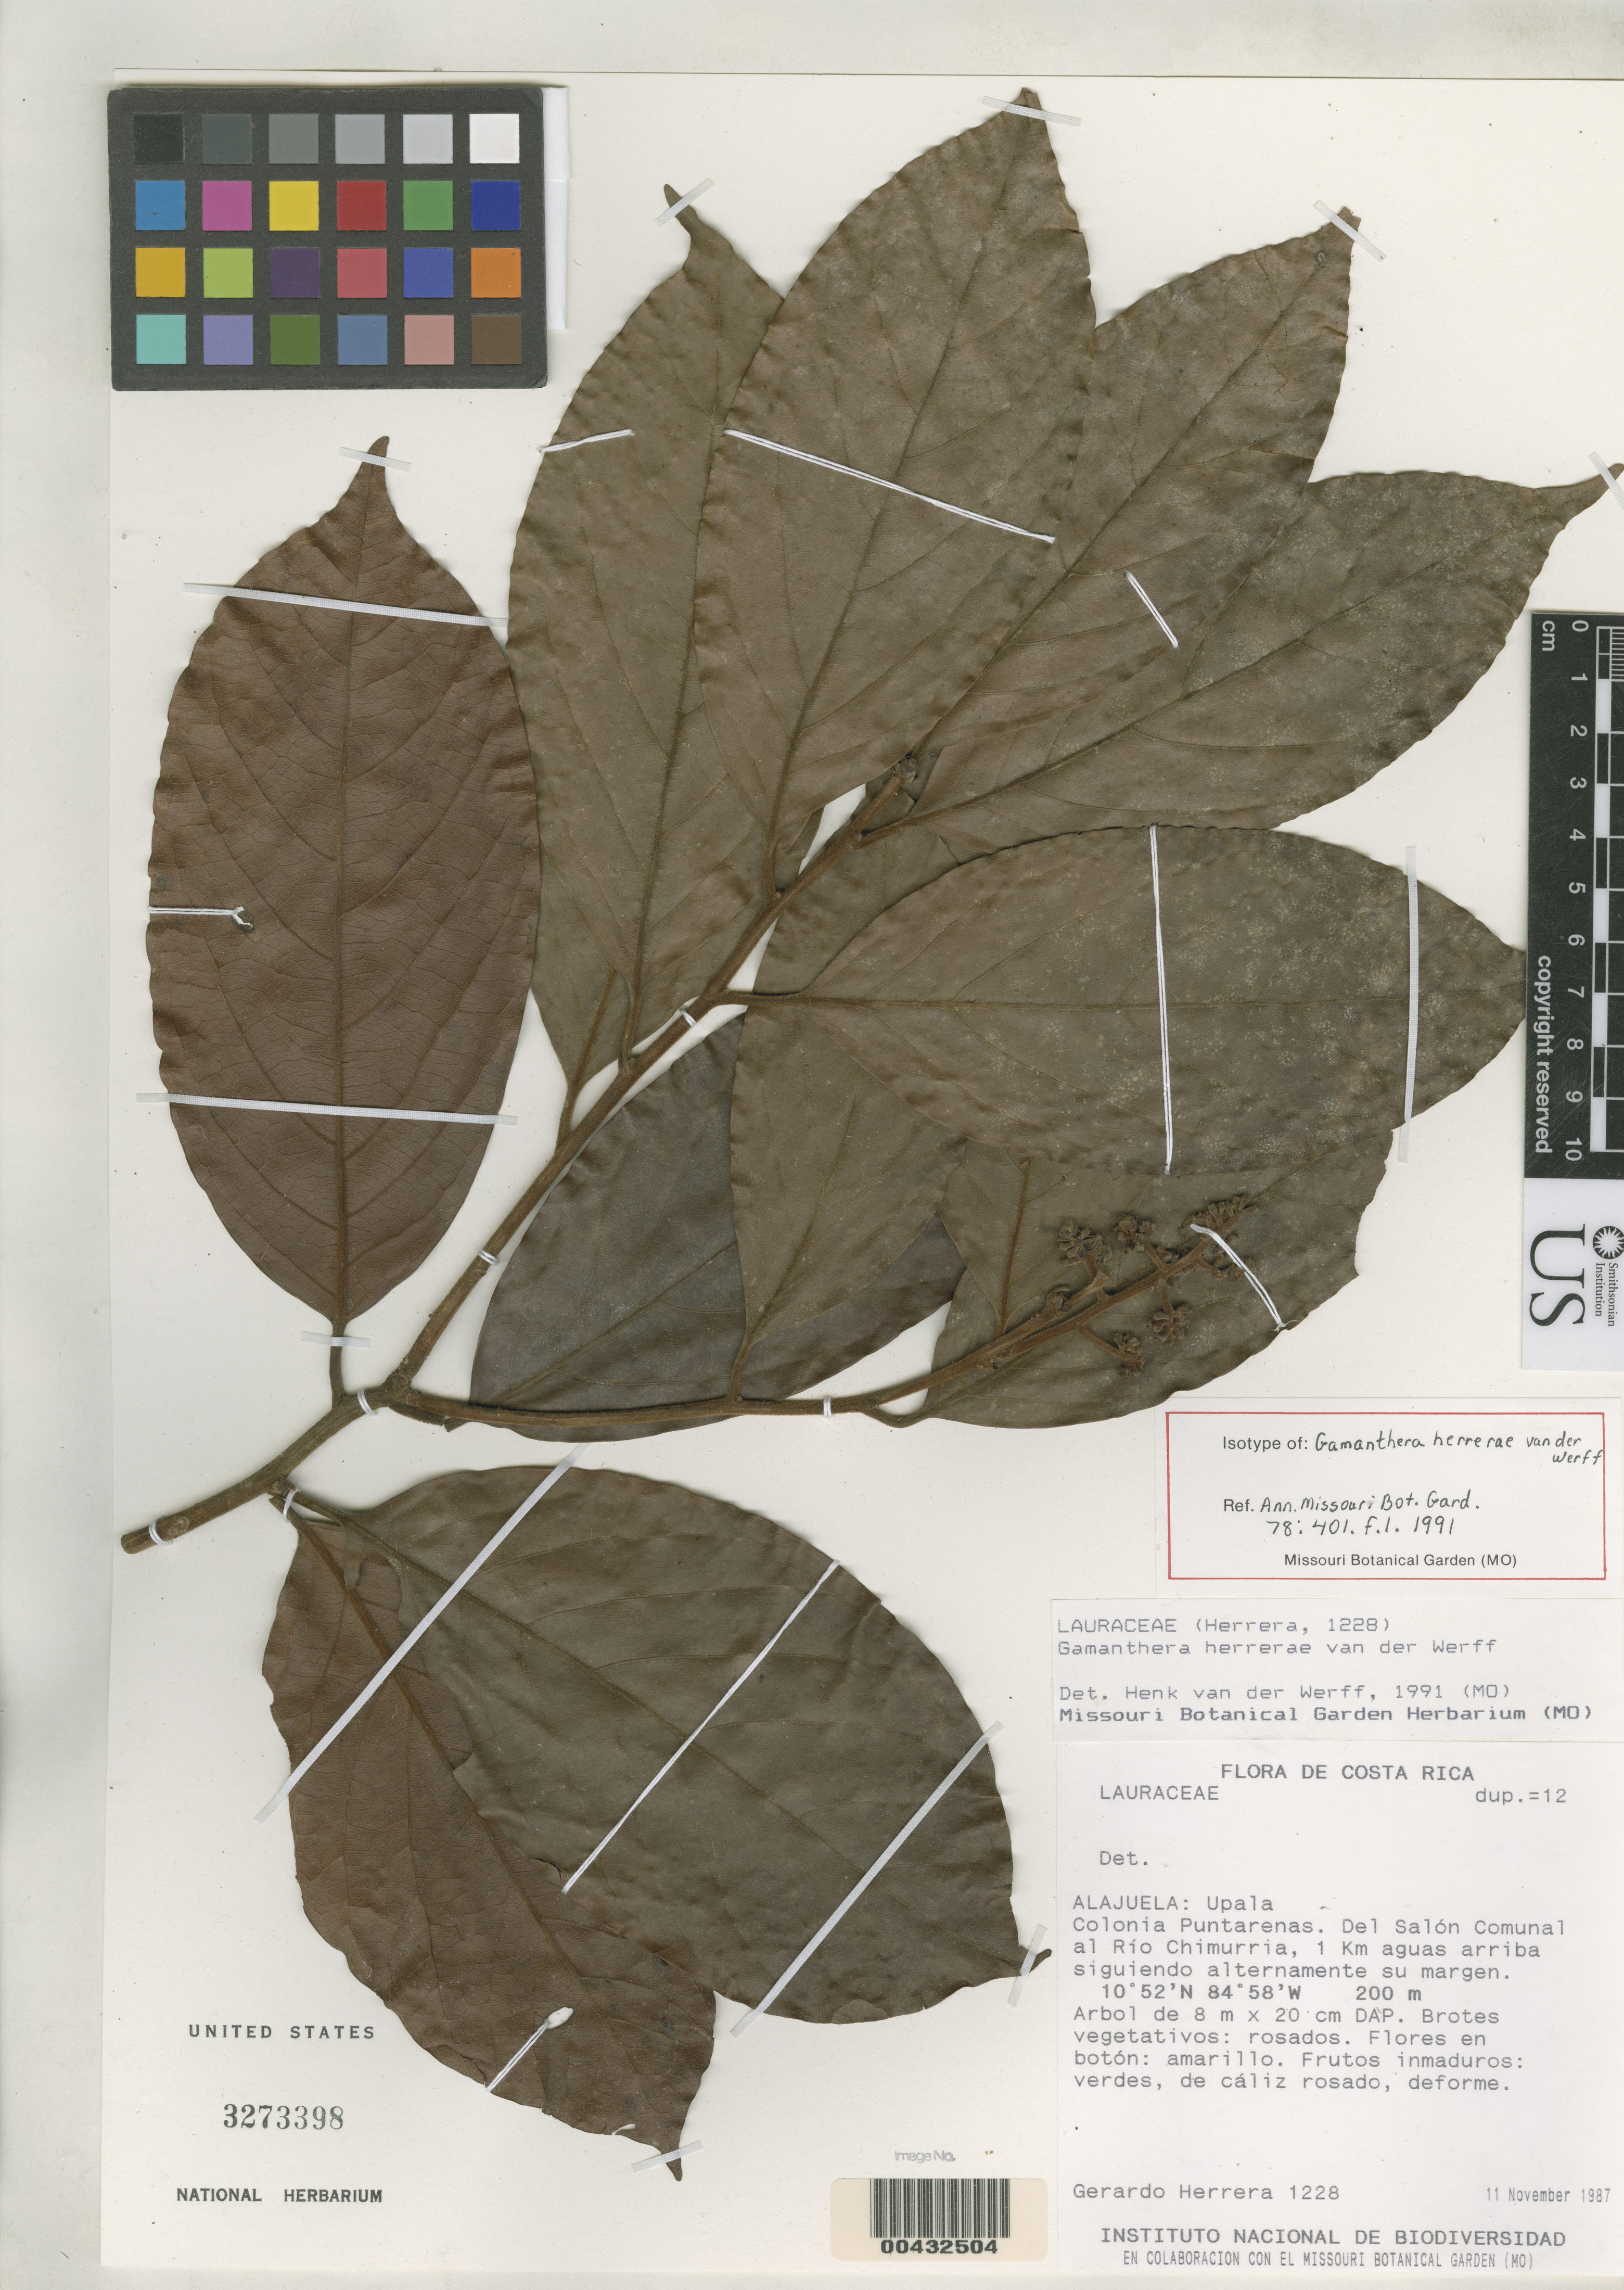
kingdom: Plantae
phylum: Tracheophyta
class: Magnoliopsida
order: Laurales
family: Lauraceae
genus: Gamanthera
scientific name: Gamanthera herrerae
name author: van der Werff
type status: Isotype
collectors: G. Herrera Ch.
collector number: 1228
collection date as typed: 11 Nov 1987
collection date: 1987-11-11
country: Costa Rica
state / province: Alajuela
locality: Upala, Colonia Puntarenas, del salon comunal al Rio Chimuria, 1 km Aguas Arriba Siguiendo alternamente su margen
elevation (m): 200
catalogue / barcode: US 3273398